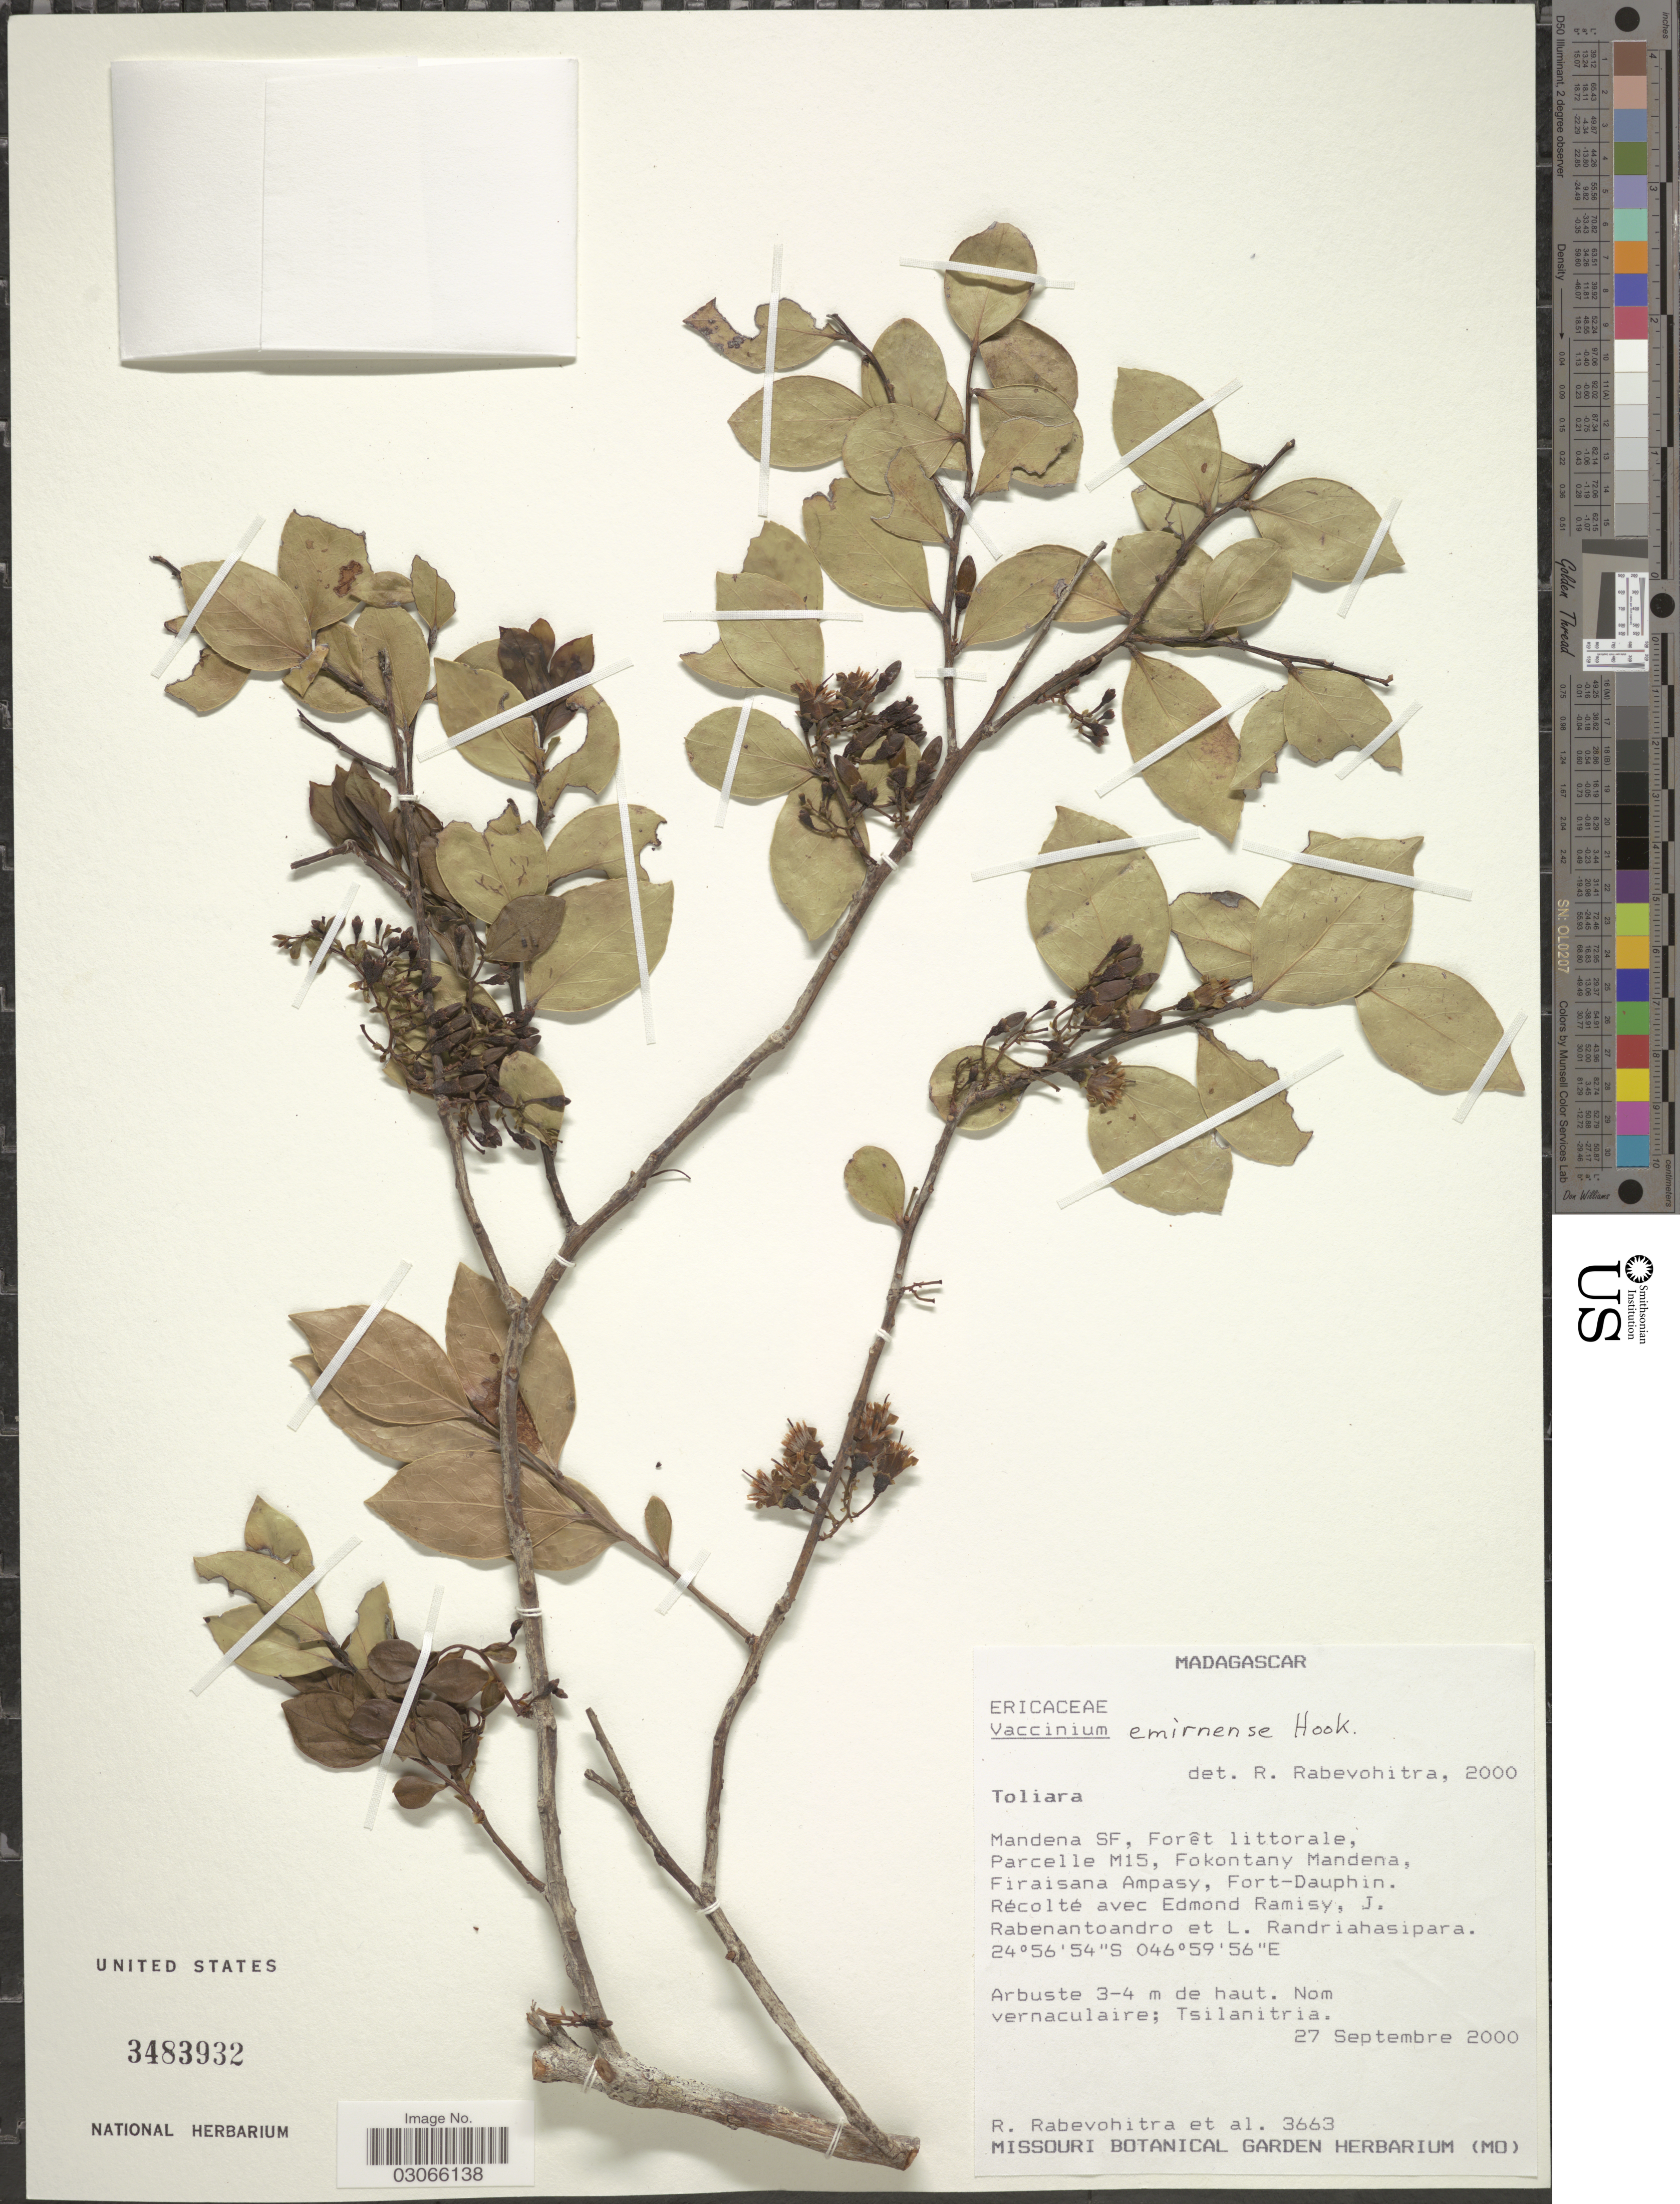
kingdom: Plantae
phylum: Tracheophyta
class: Magnoliopsida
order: Ericales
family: Ericaceae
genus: Vaccinium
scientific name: Vaccinium emirnense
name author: Hook.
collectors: R. Rabevohitra, E. Ramisy, J. Rabenantoandro & L. Randriahasipara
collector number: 3663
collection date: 2000-09-27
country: Madagascar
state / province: Anosy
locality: Mandena SF, Forêt littorale, Parcelle M15, Fokontany Mandena, Firaisana Ampasy, Fort-Dauphin.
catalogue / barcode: US 3483932